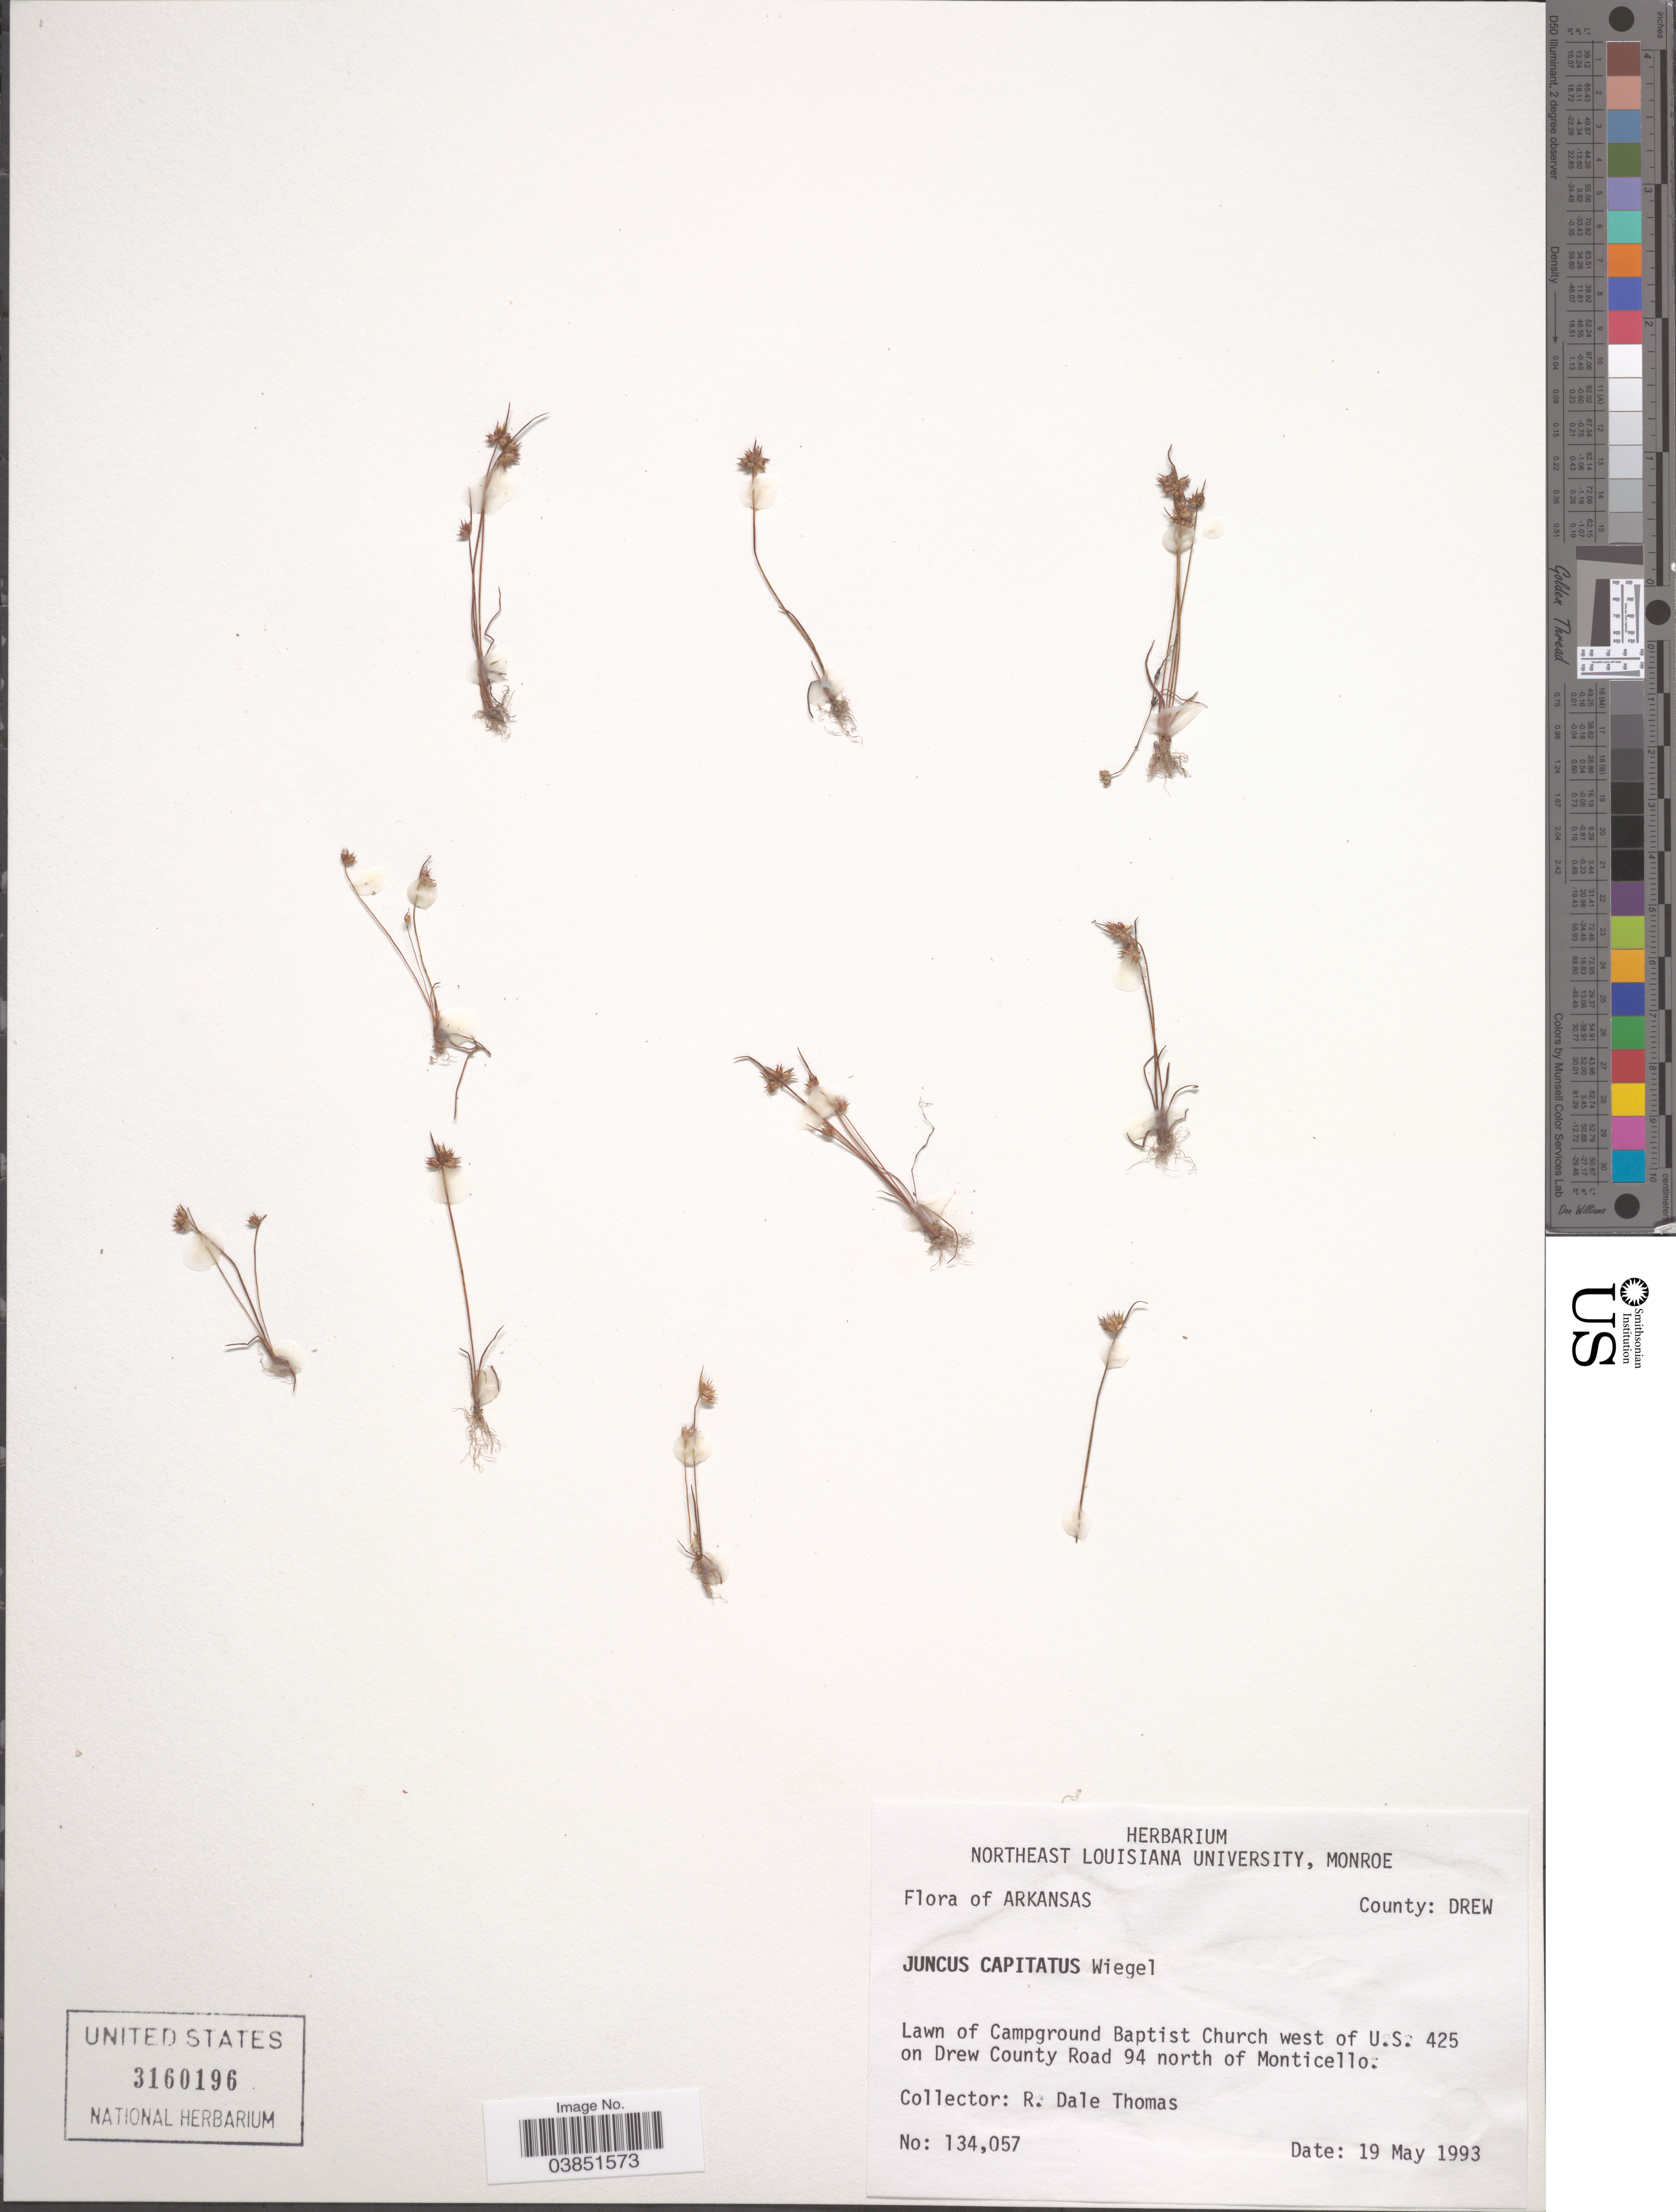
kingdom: Plantae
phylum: Tracheophyta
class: Liliopsida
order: Poales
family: Juncaceae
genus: Juncus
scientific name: Juncus capitatus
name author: Weigel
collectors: R. Thomas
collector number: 134057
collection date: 1993-05-19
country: United States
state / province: Arkansas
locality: County: Drew. Lawn of Campground Baptist Church west of U.S. 425 on Drew County Road 94 north of Monticello.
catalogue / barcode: US 3160196